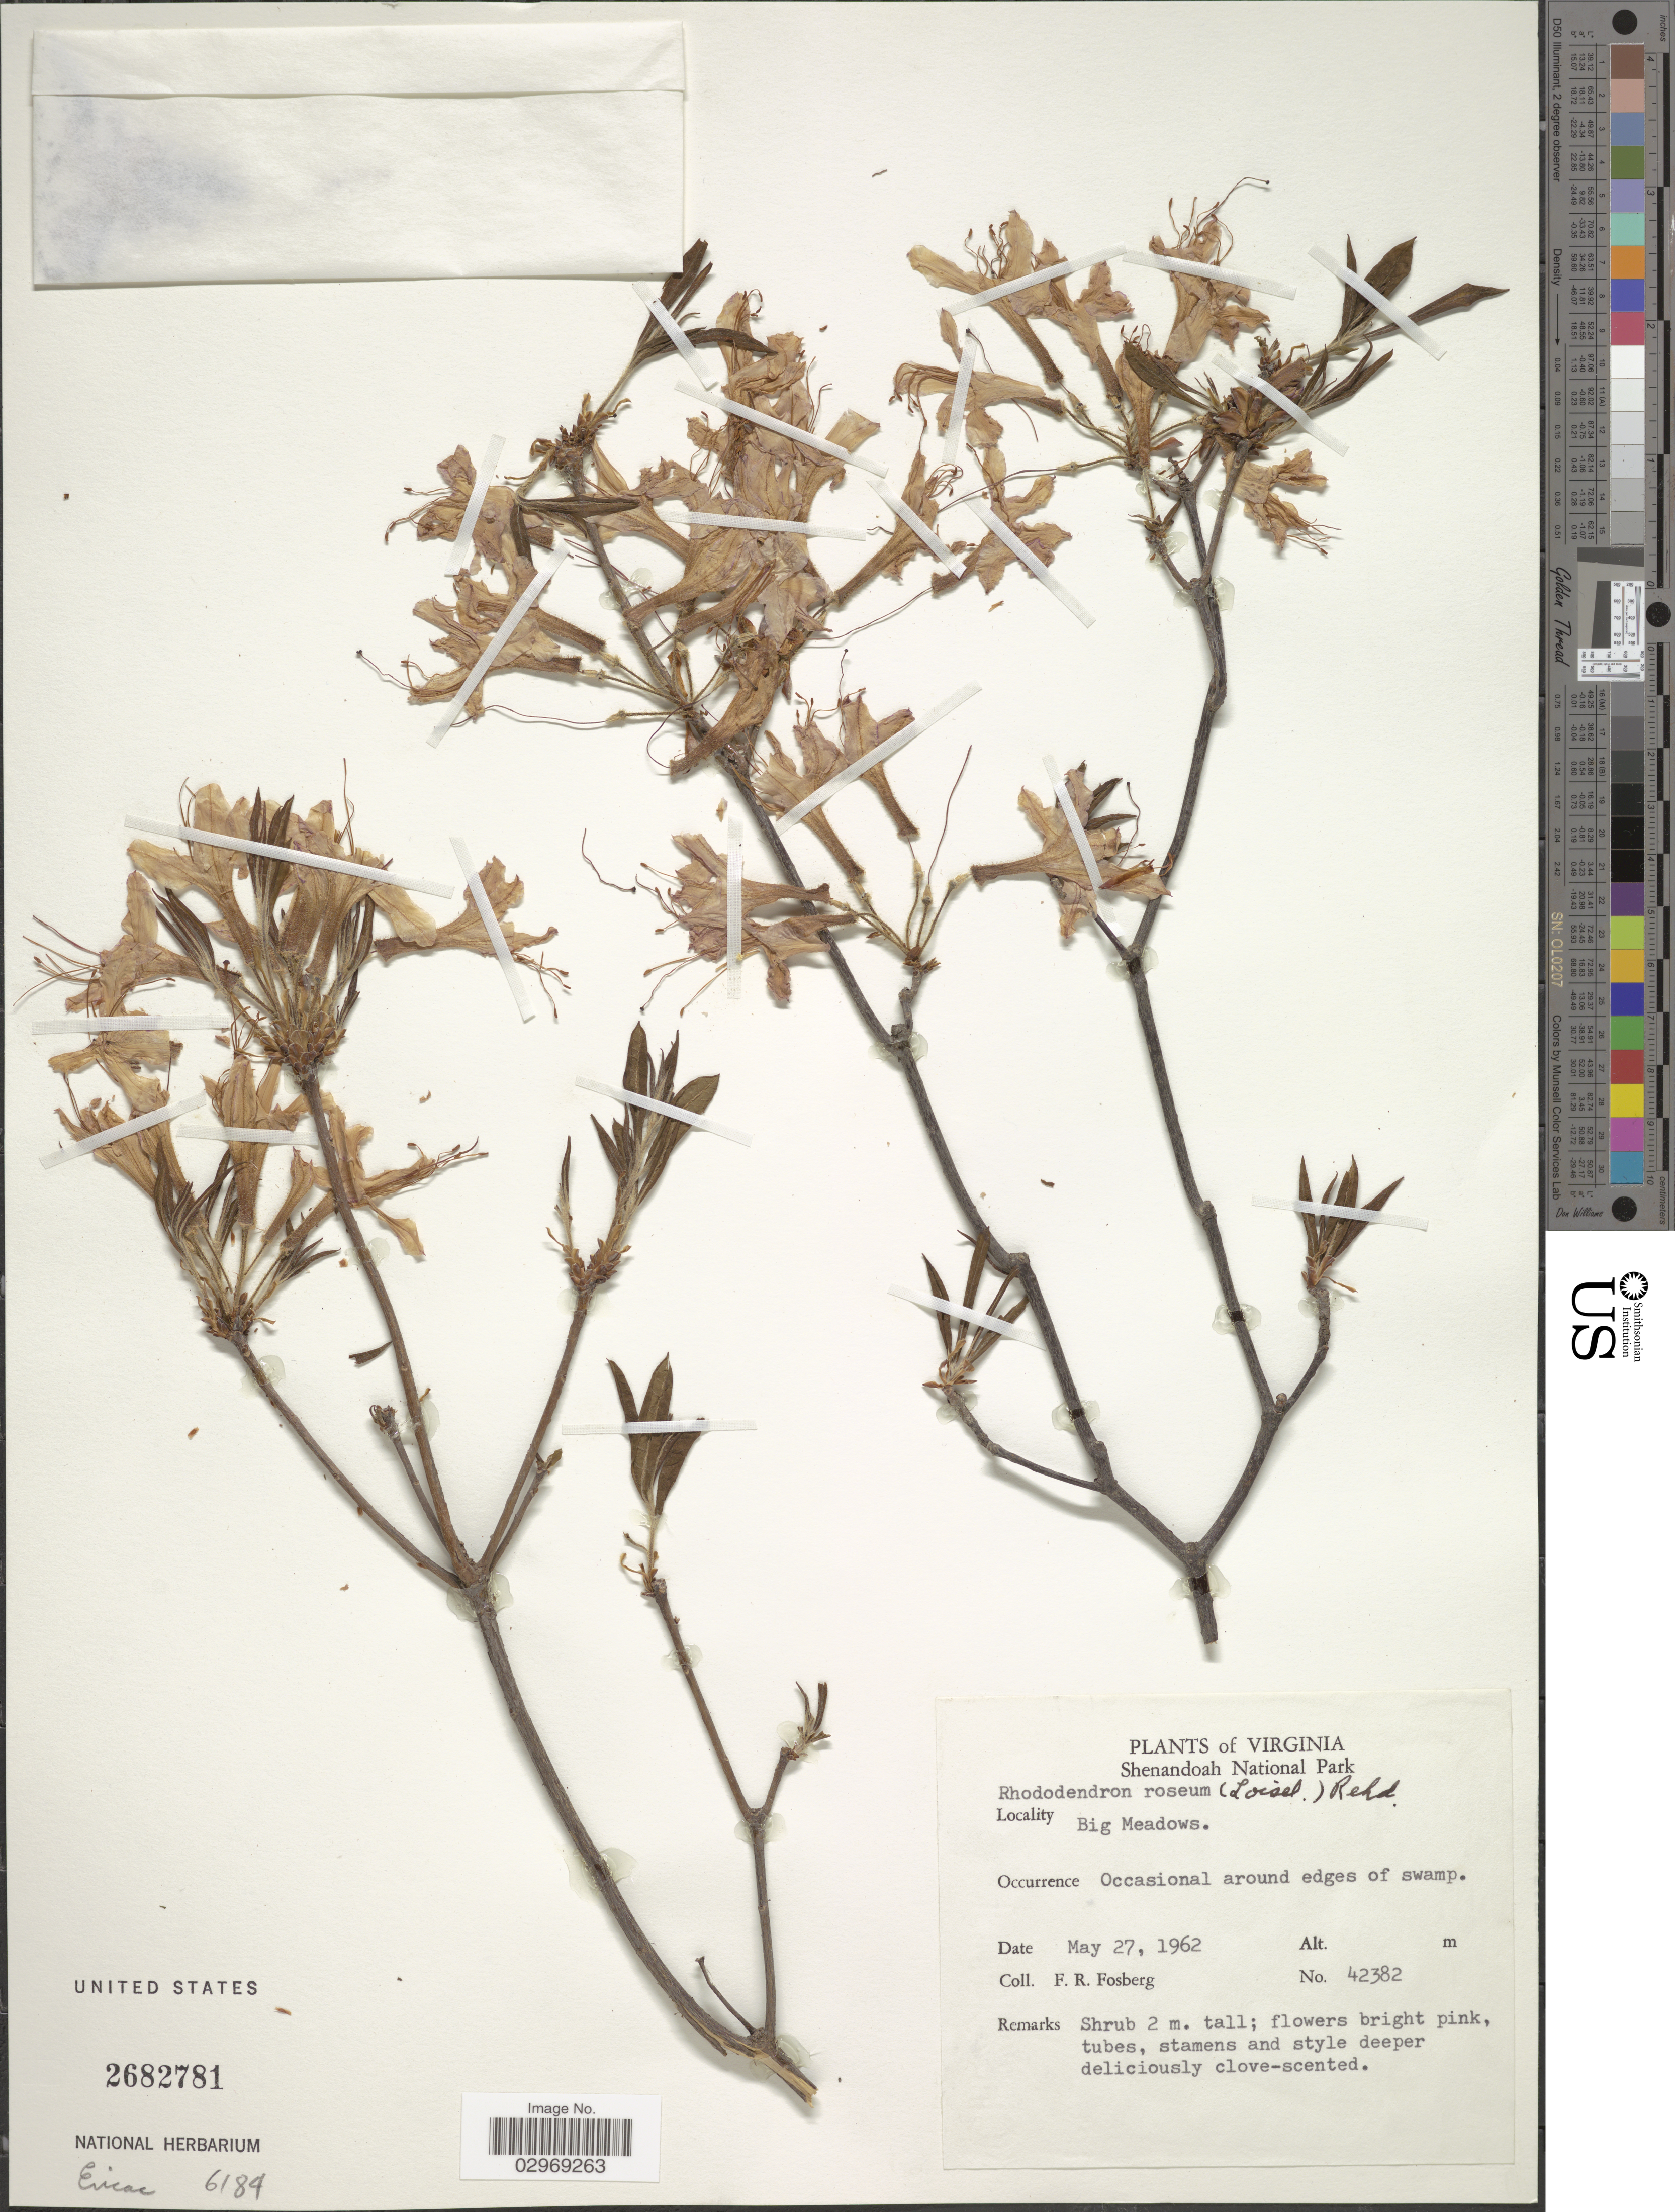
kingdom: Plantae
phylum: Tracheophyta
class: Magnoliopsida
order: Ericales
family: Ericaceae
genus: Rhododendron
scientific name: Rhododendron roseum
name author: (Loisel.) Rehder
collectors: F. R. Fosberg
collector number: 42382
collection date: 1962-05-27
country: United States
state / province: Virginia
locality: Shenandoah National Park. Big Meadows.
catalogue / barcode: US 2682781